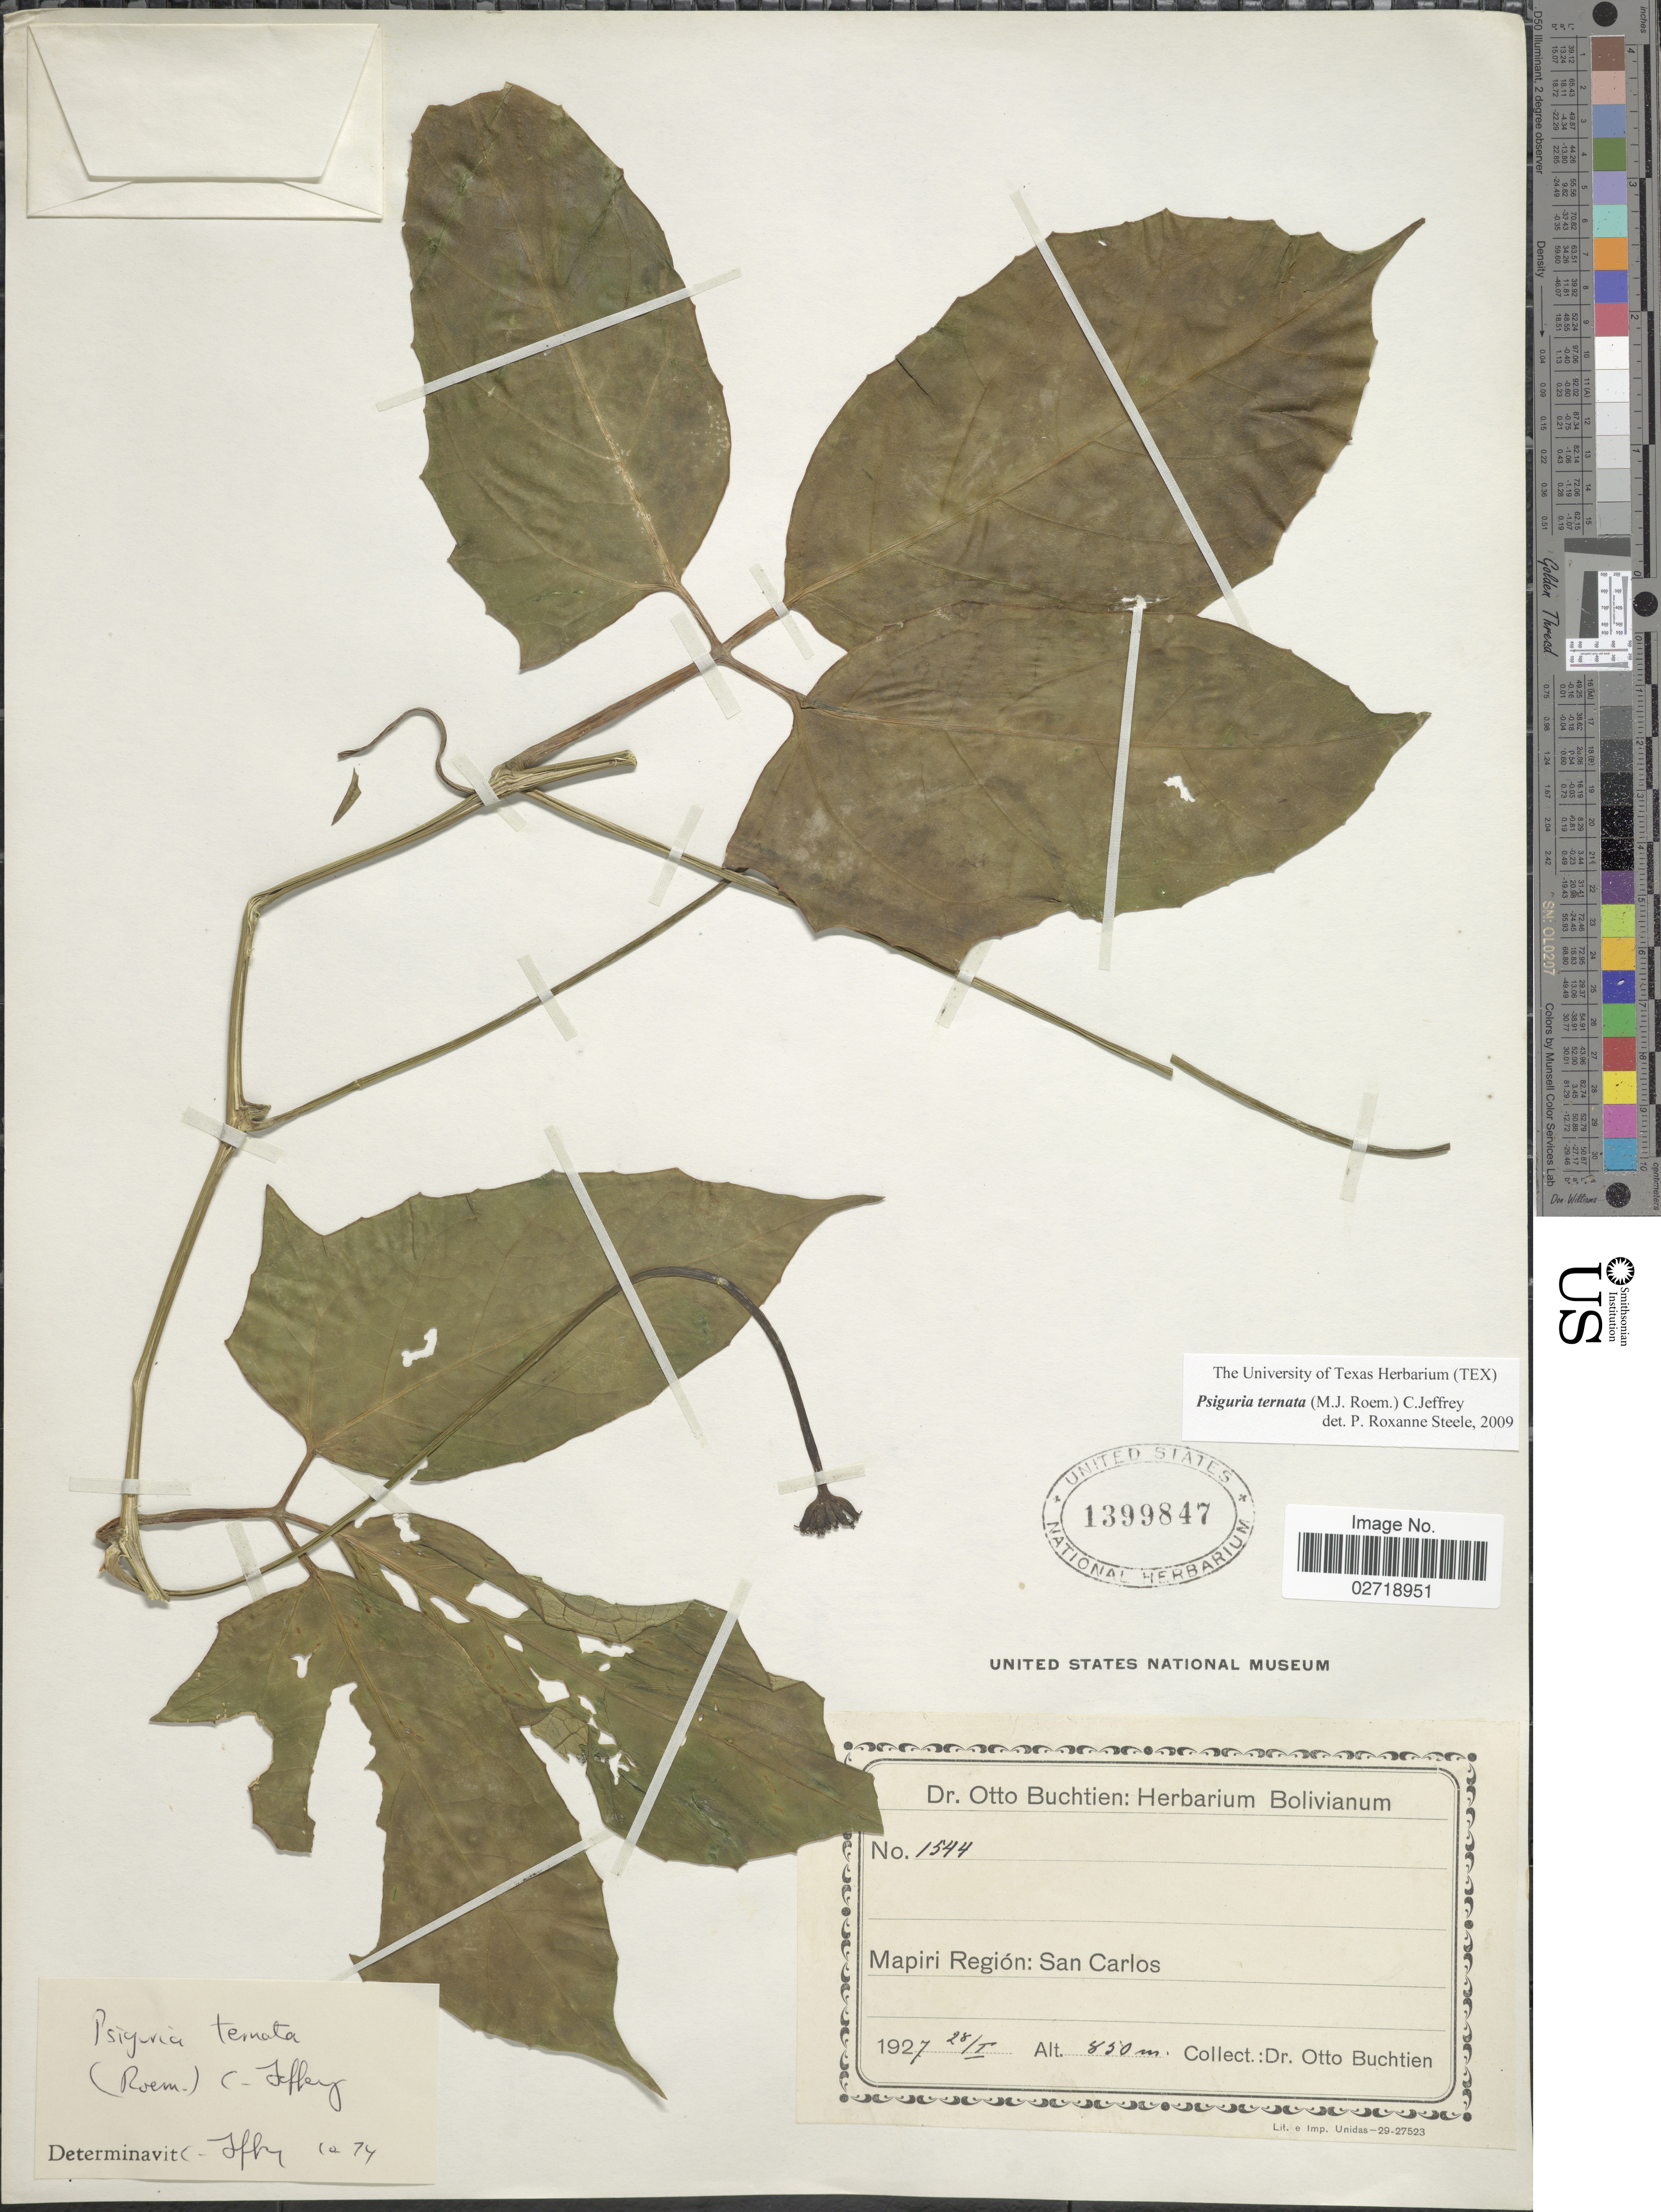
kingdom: Plantae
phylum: Tracheophyta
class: Magnoliopsida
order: Cucurbitales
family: Cucurbitaceae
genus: Psiguria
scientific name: Psiguria ternata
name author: (M. Roem.) C. Jeffrey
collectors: O. Buchtien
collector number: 1544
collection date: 1927-01-28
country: Bolivia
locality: Mapiri Region: San Carlos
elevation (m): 850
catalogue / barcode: US 1399847